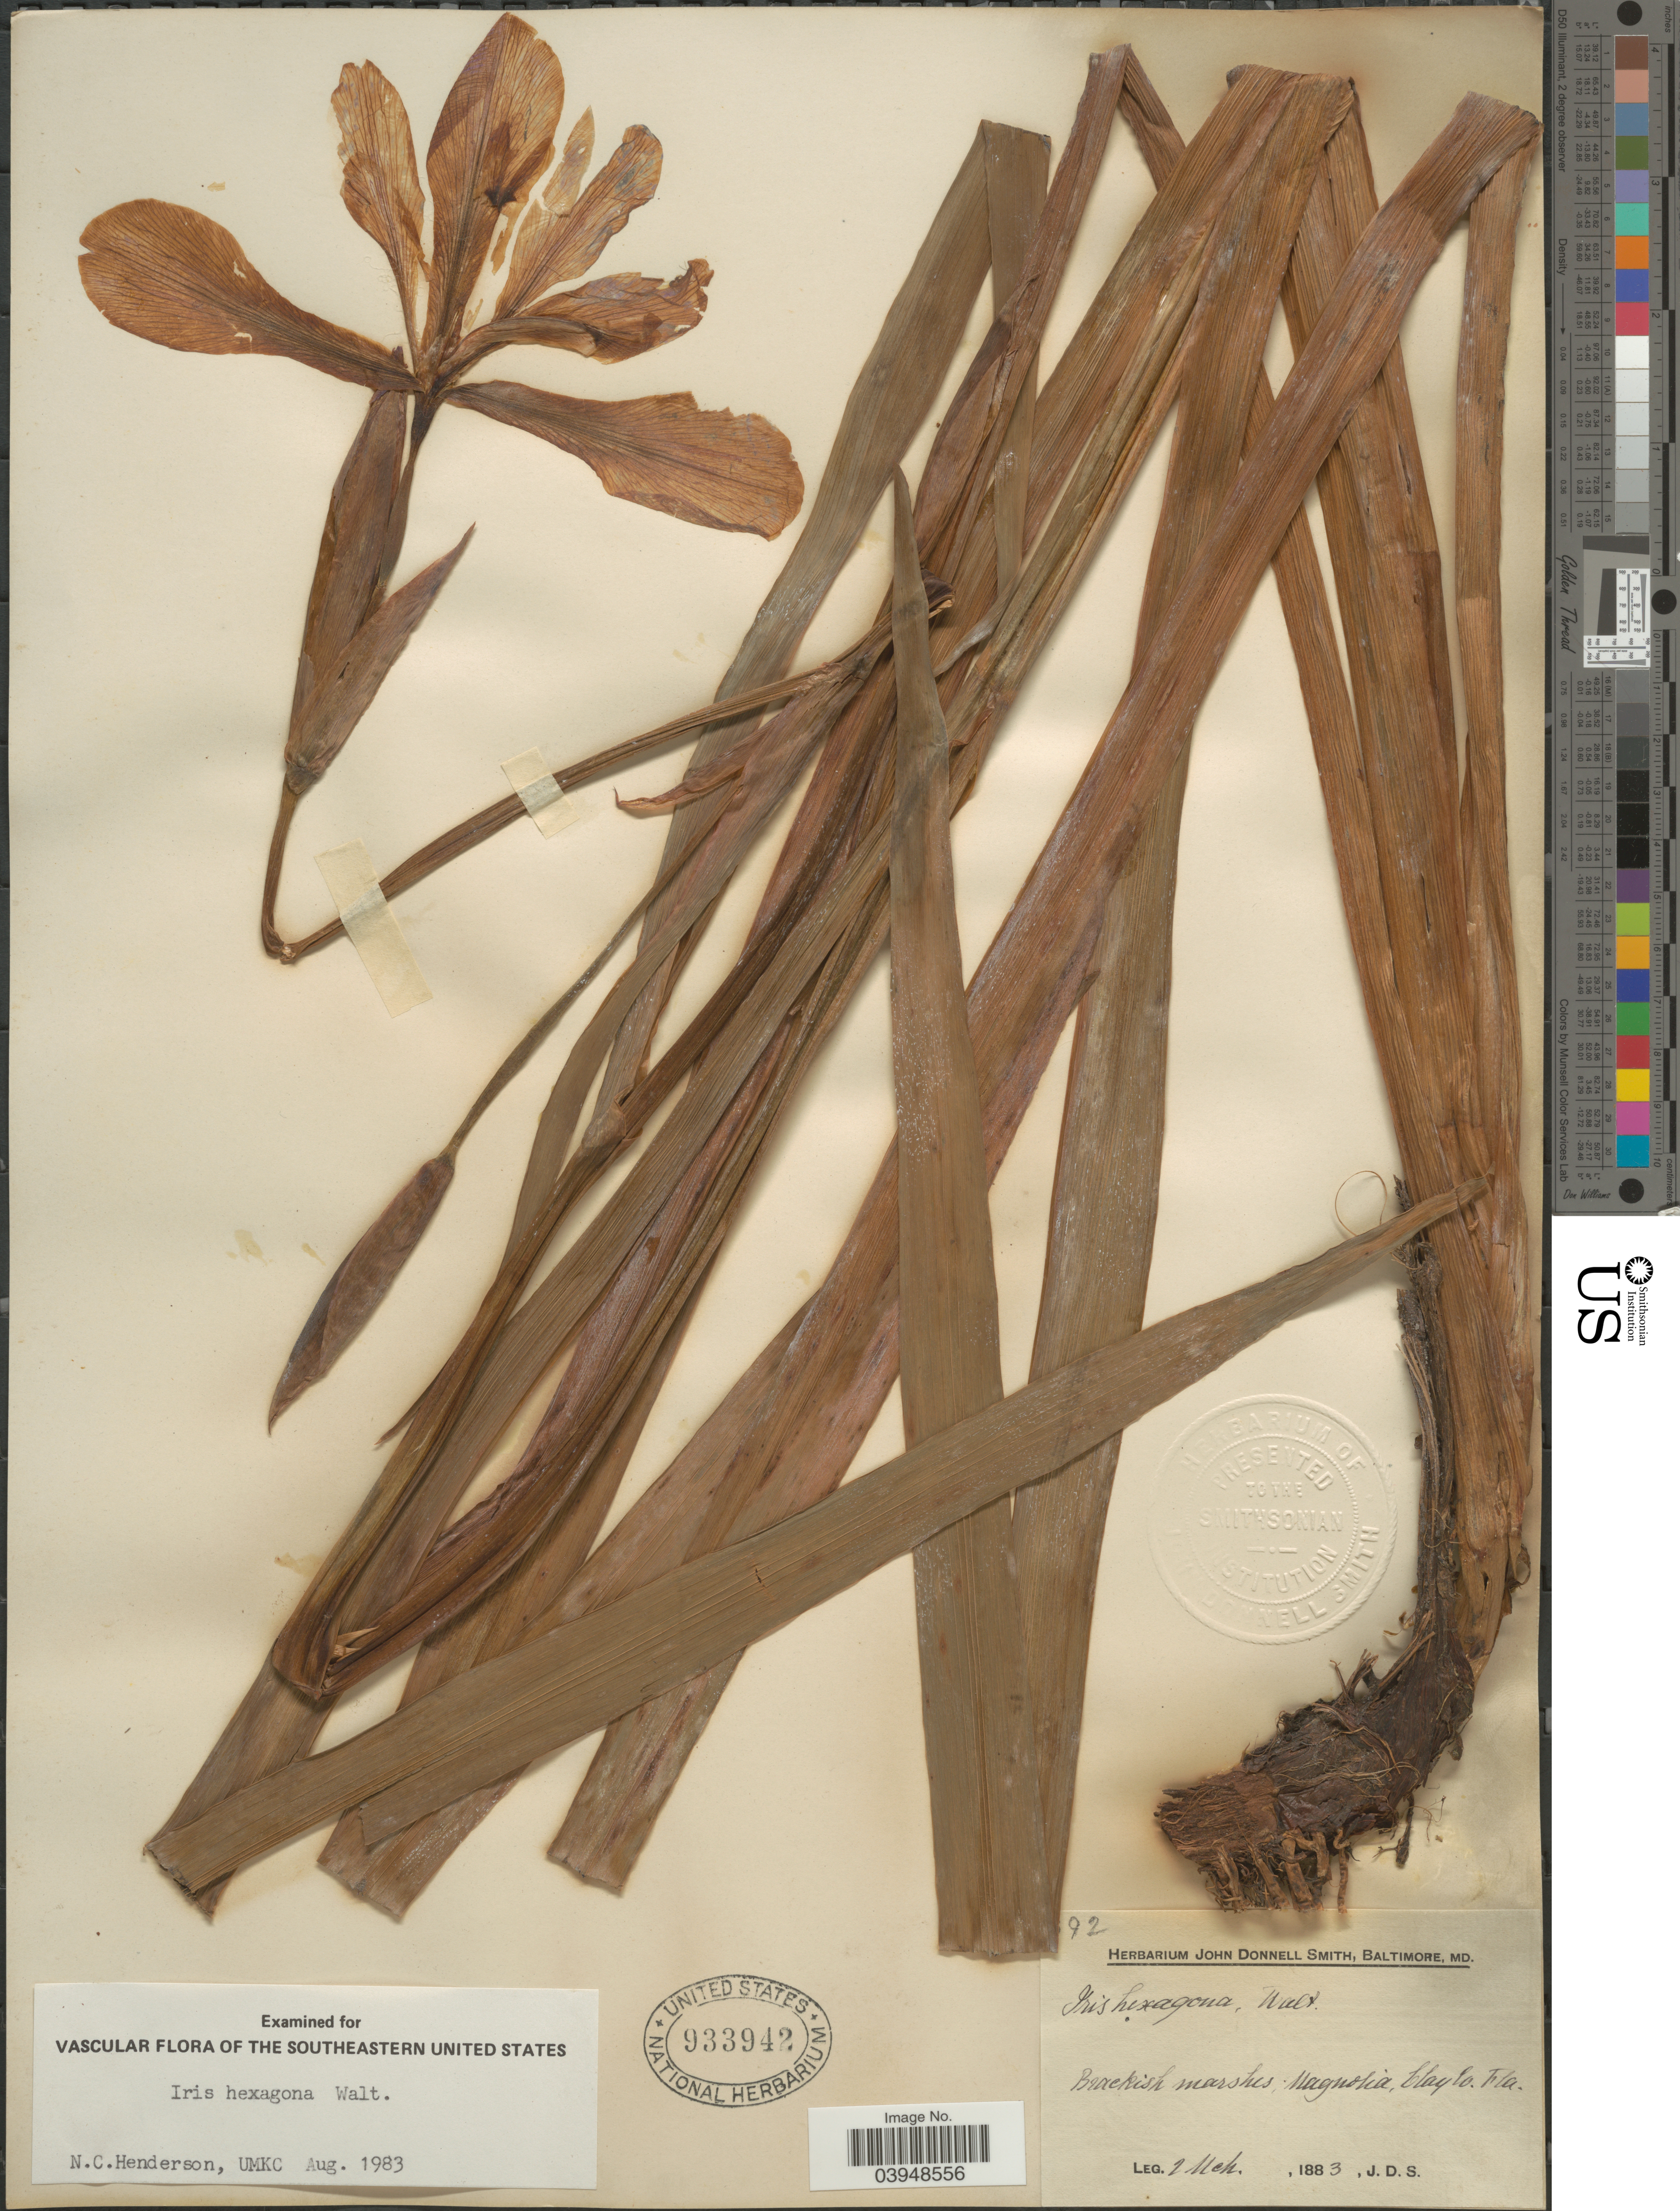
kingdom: Plantae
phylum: Tracheophyta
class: Liliopsida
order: Asparagales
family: Iridaceae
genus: Iris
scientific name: Iris hexagona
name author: Walter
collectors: J. Donnell Smith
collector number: !92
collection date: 1883-03-02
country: United States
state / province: Florida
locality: Brackish marshes; Magnolia, Clay Co.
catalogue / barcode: US 933942